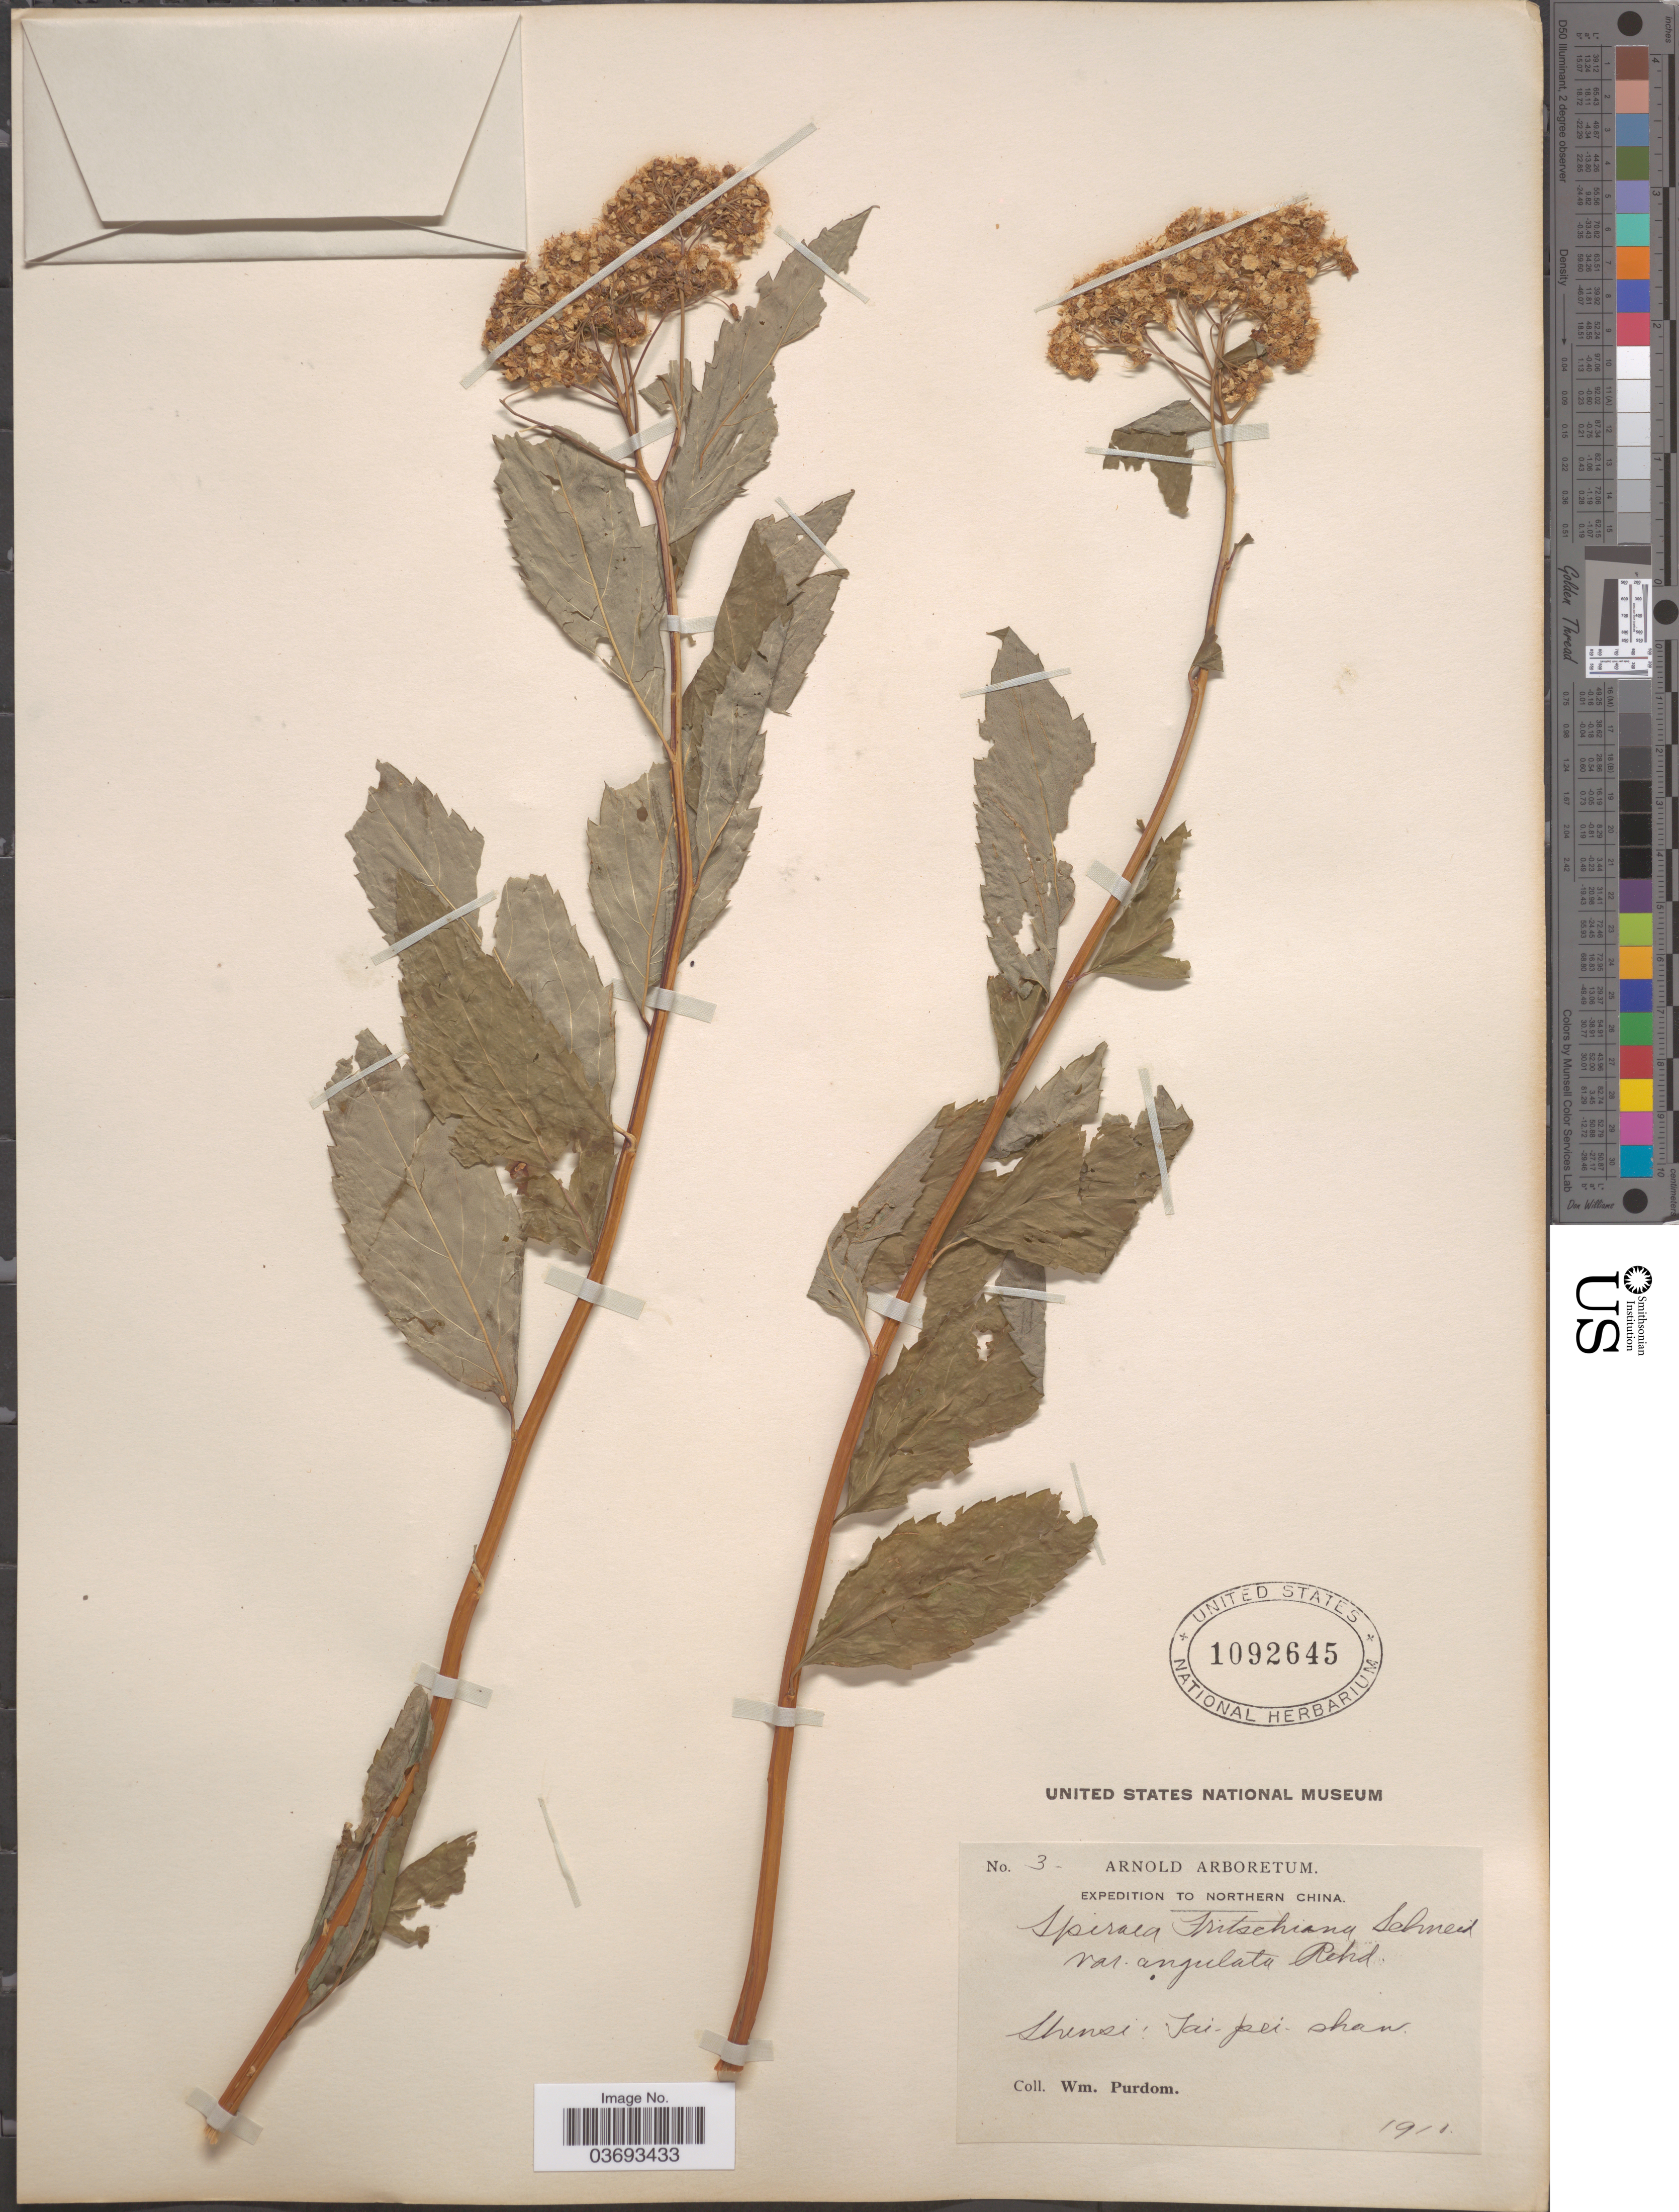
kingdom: Plantae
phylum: Tracheophyta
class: Magnoliopsida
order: Rosales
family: Rosaceae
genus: Spiraea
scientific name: Spiraea fritschiana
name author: C.K. Schneid.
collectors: W. Purdom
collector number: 3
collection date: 1911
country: China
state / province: Shaanxi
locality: Northern China. Shensi: Tai-pei-shan.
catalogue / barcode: US 1092645